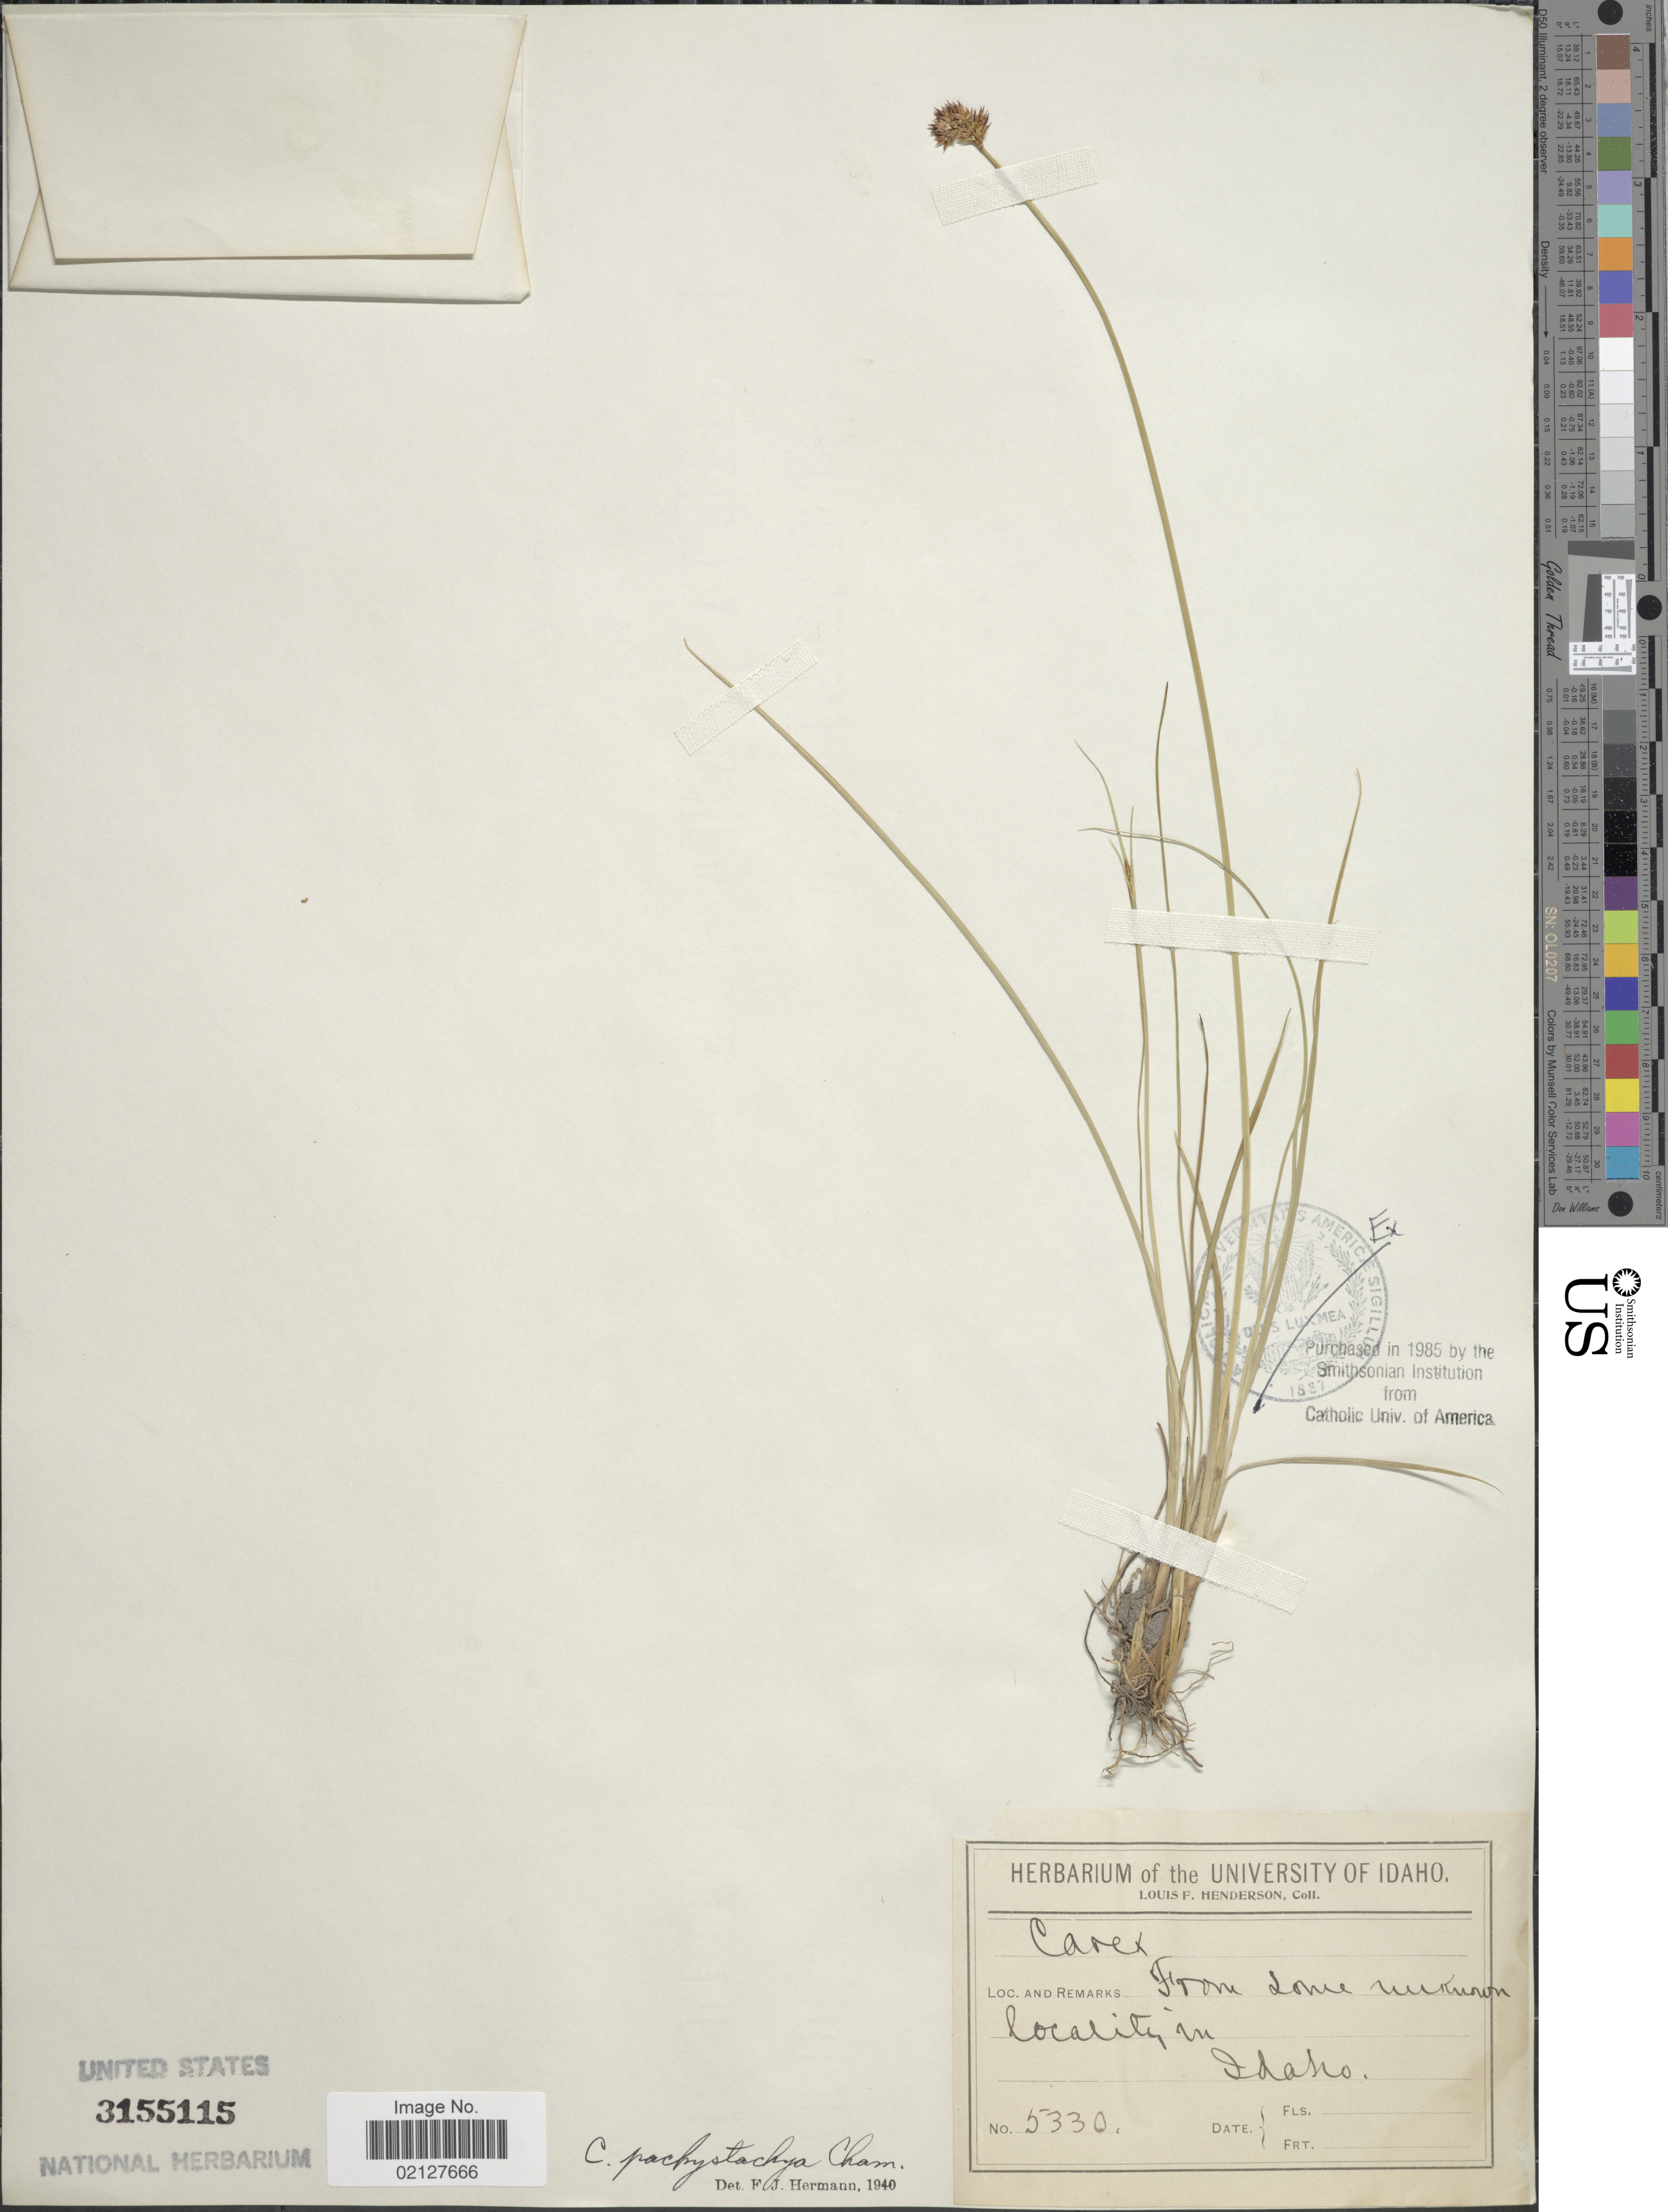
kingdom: Plantae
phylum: Tracheophyta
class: Liliopsida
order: Poales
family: Cyperaceae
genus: Carex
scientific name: Carex pachystachya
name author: Cham. ex Steud.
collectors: L. Henderson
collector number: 5330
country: United States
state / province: Idaho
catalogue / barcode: US 3155115